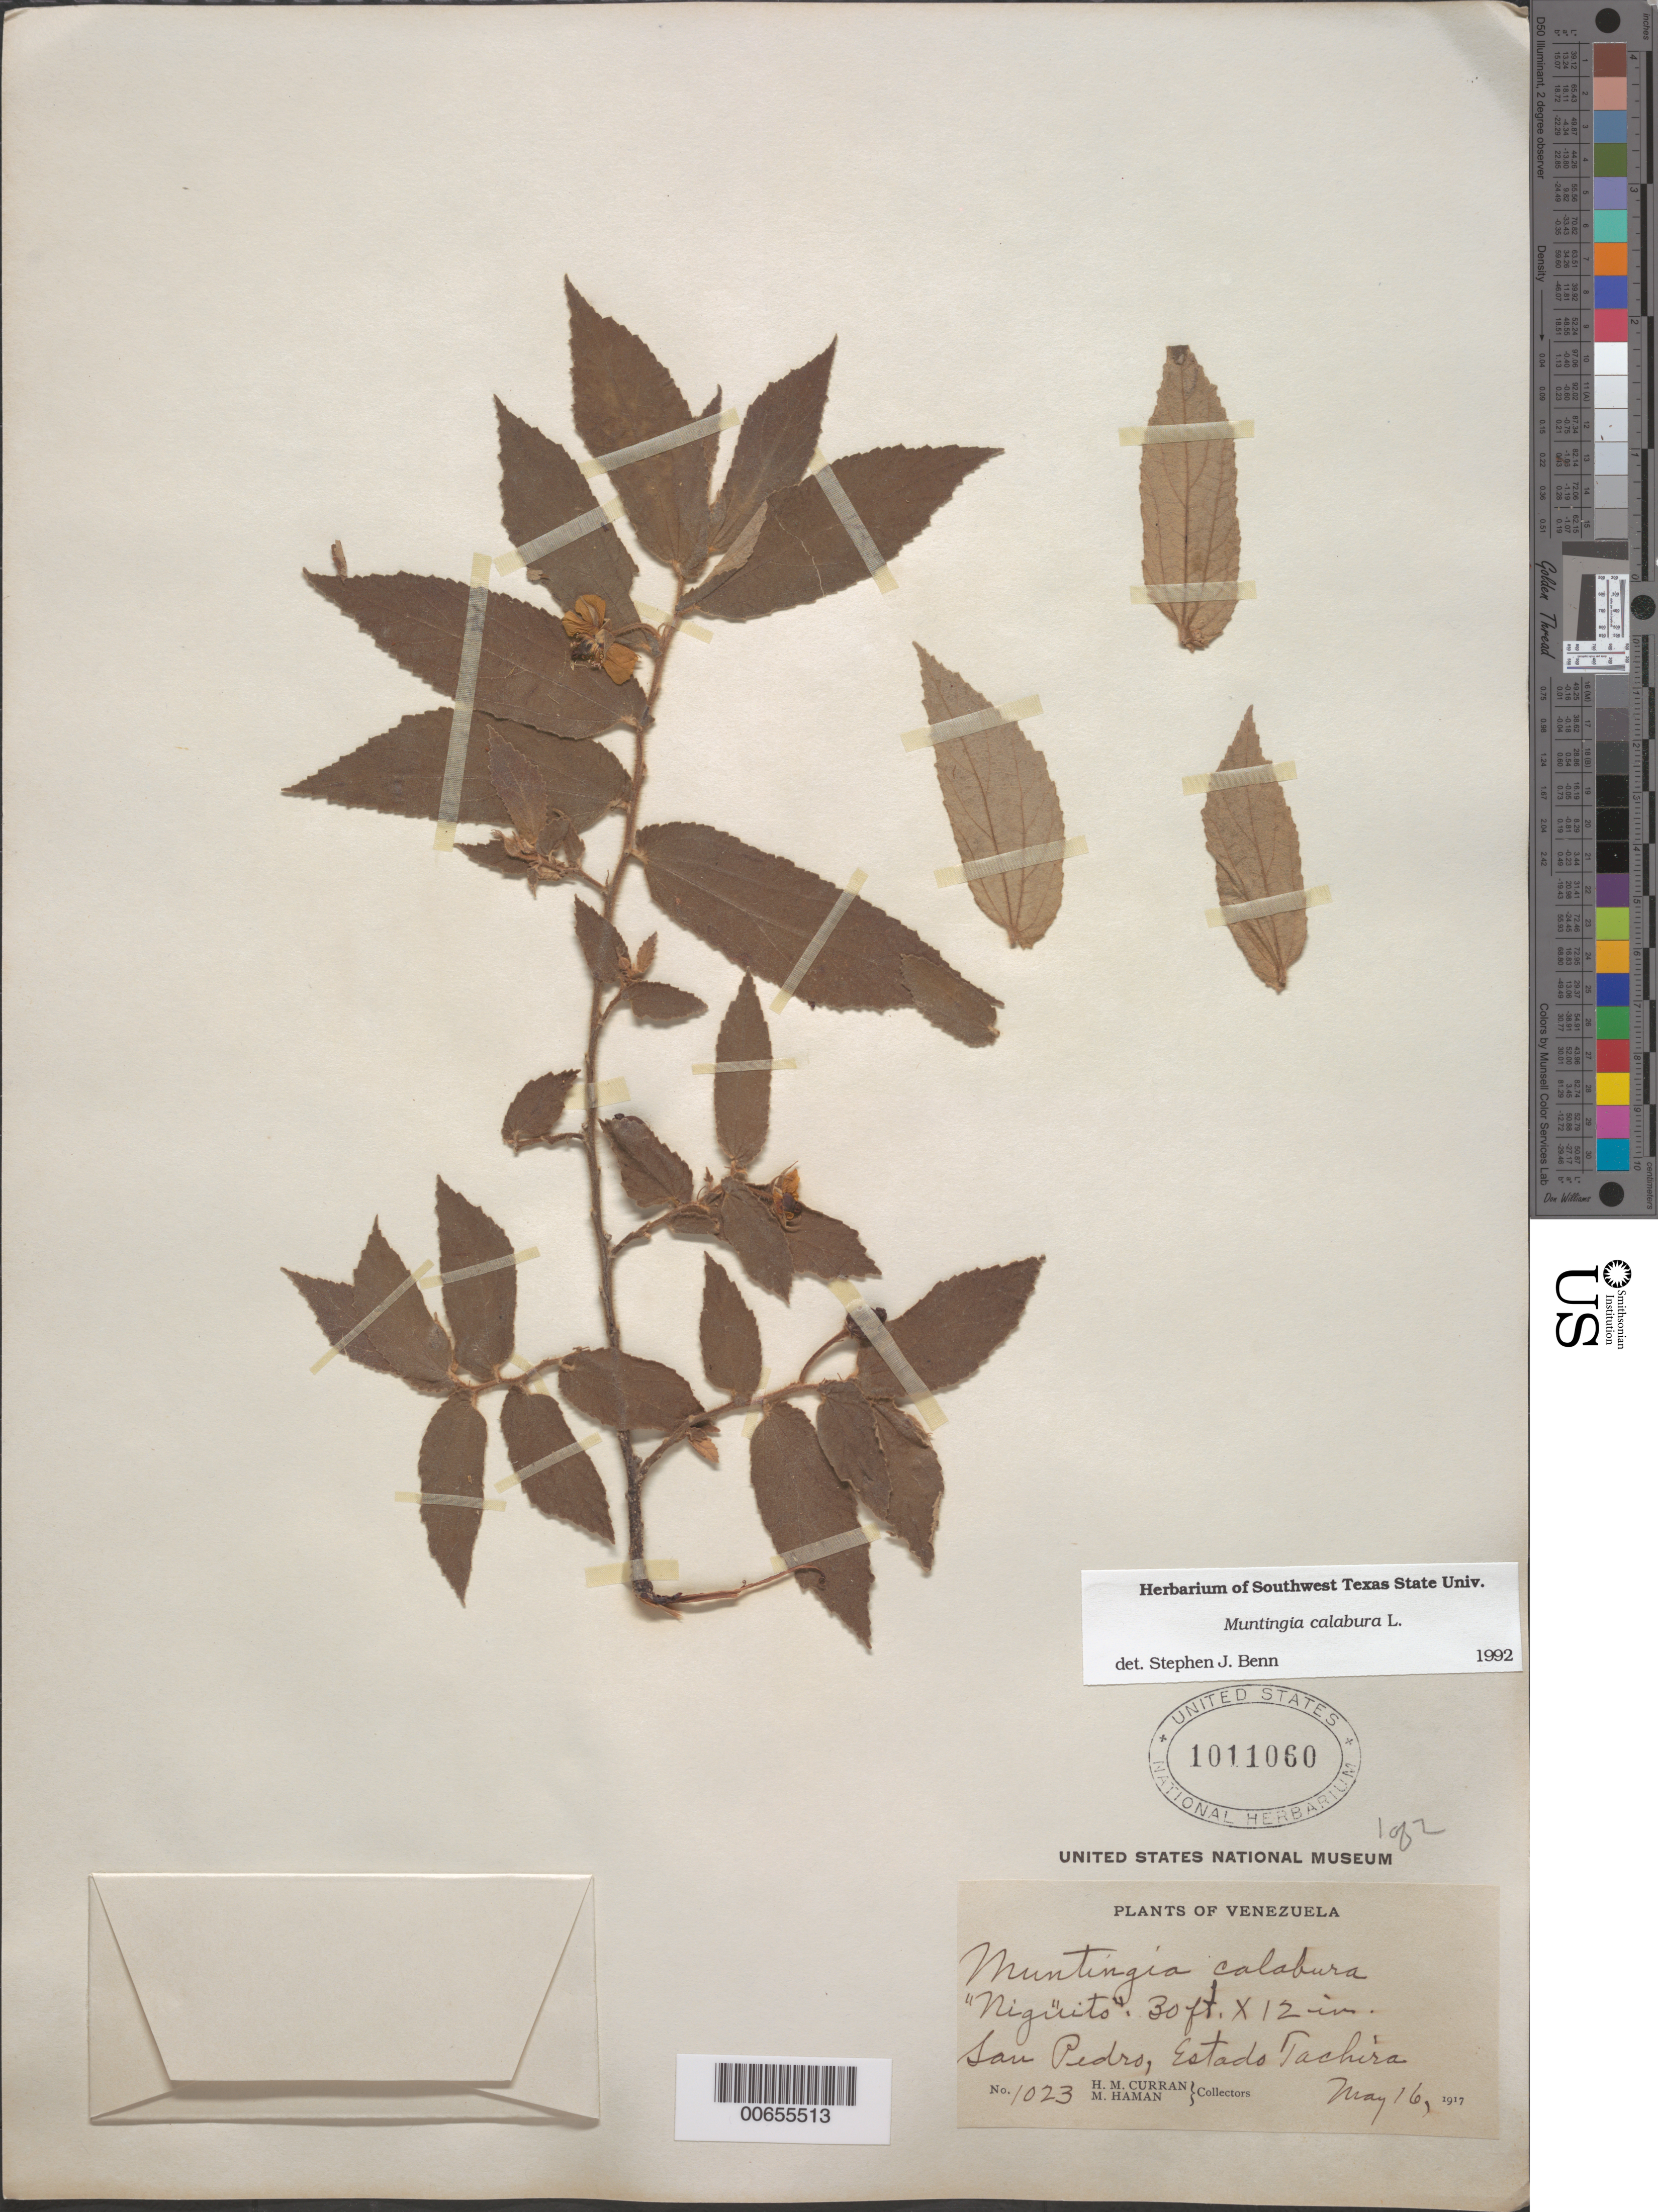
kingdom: Plantae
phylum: Tracheophyta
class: Magnoliopsida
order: Malvales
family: Muntingiaceae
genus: Muntingia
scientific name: Muntingia calabura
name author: L.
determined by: Benn, S. J.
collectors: H. M. Curran & M. Haman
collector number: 1023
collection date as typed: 16 May 1917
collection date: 1917-05-16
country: Venezuela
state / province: Táchira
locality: San Pedro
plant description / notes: Common name: Nigüito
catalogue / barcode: US 1011060